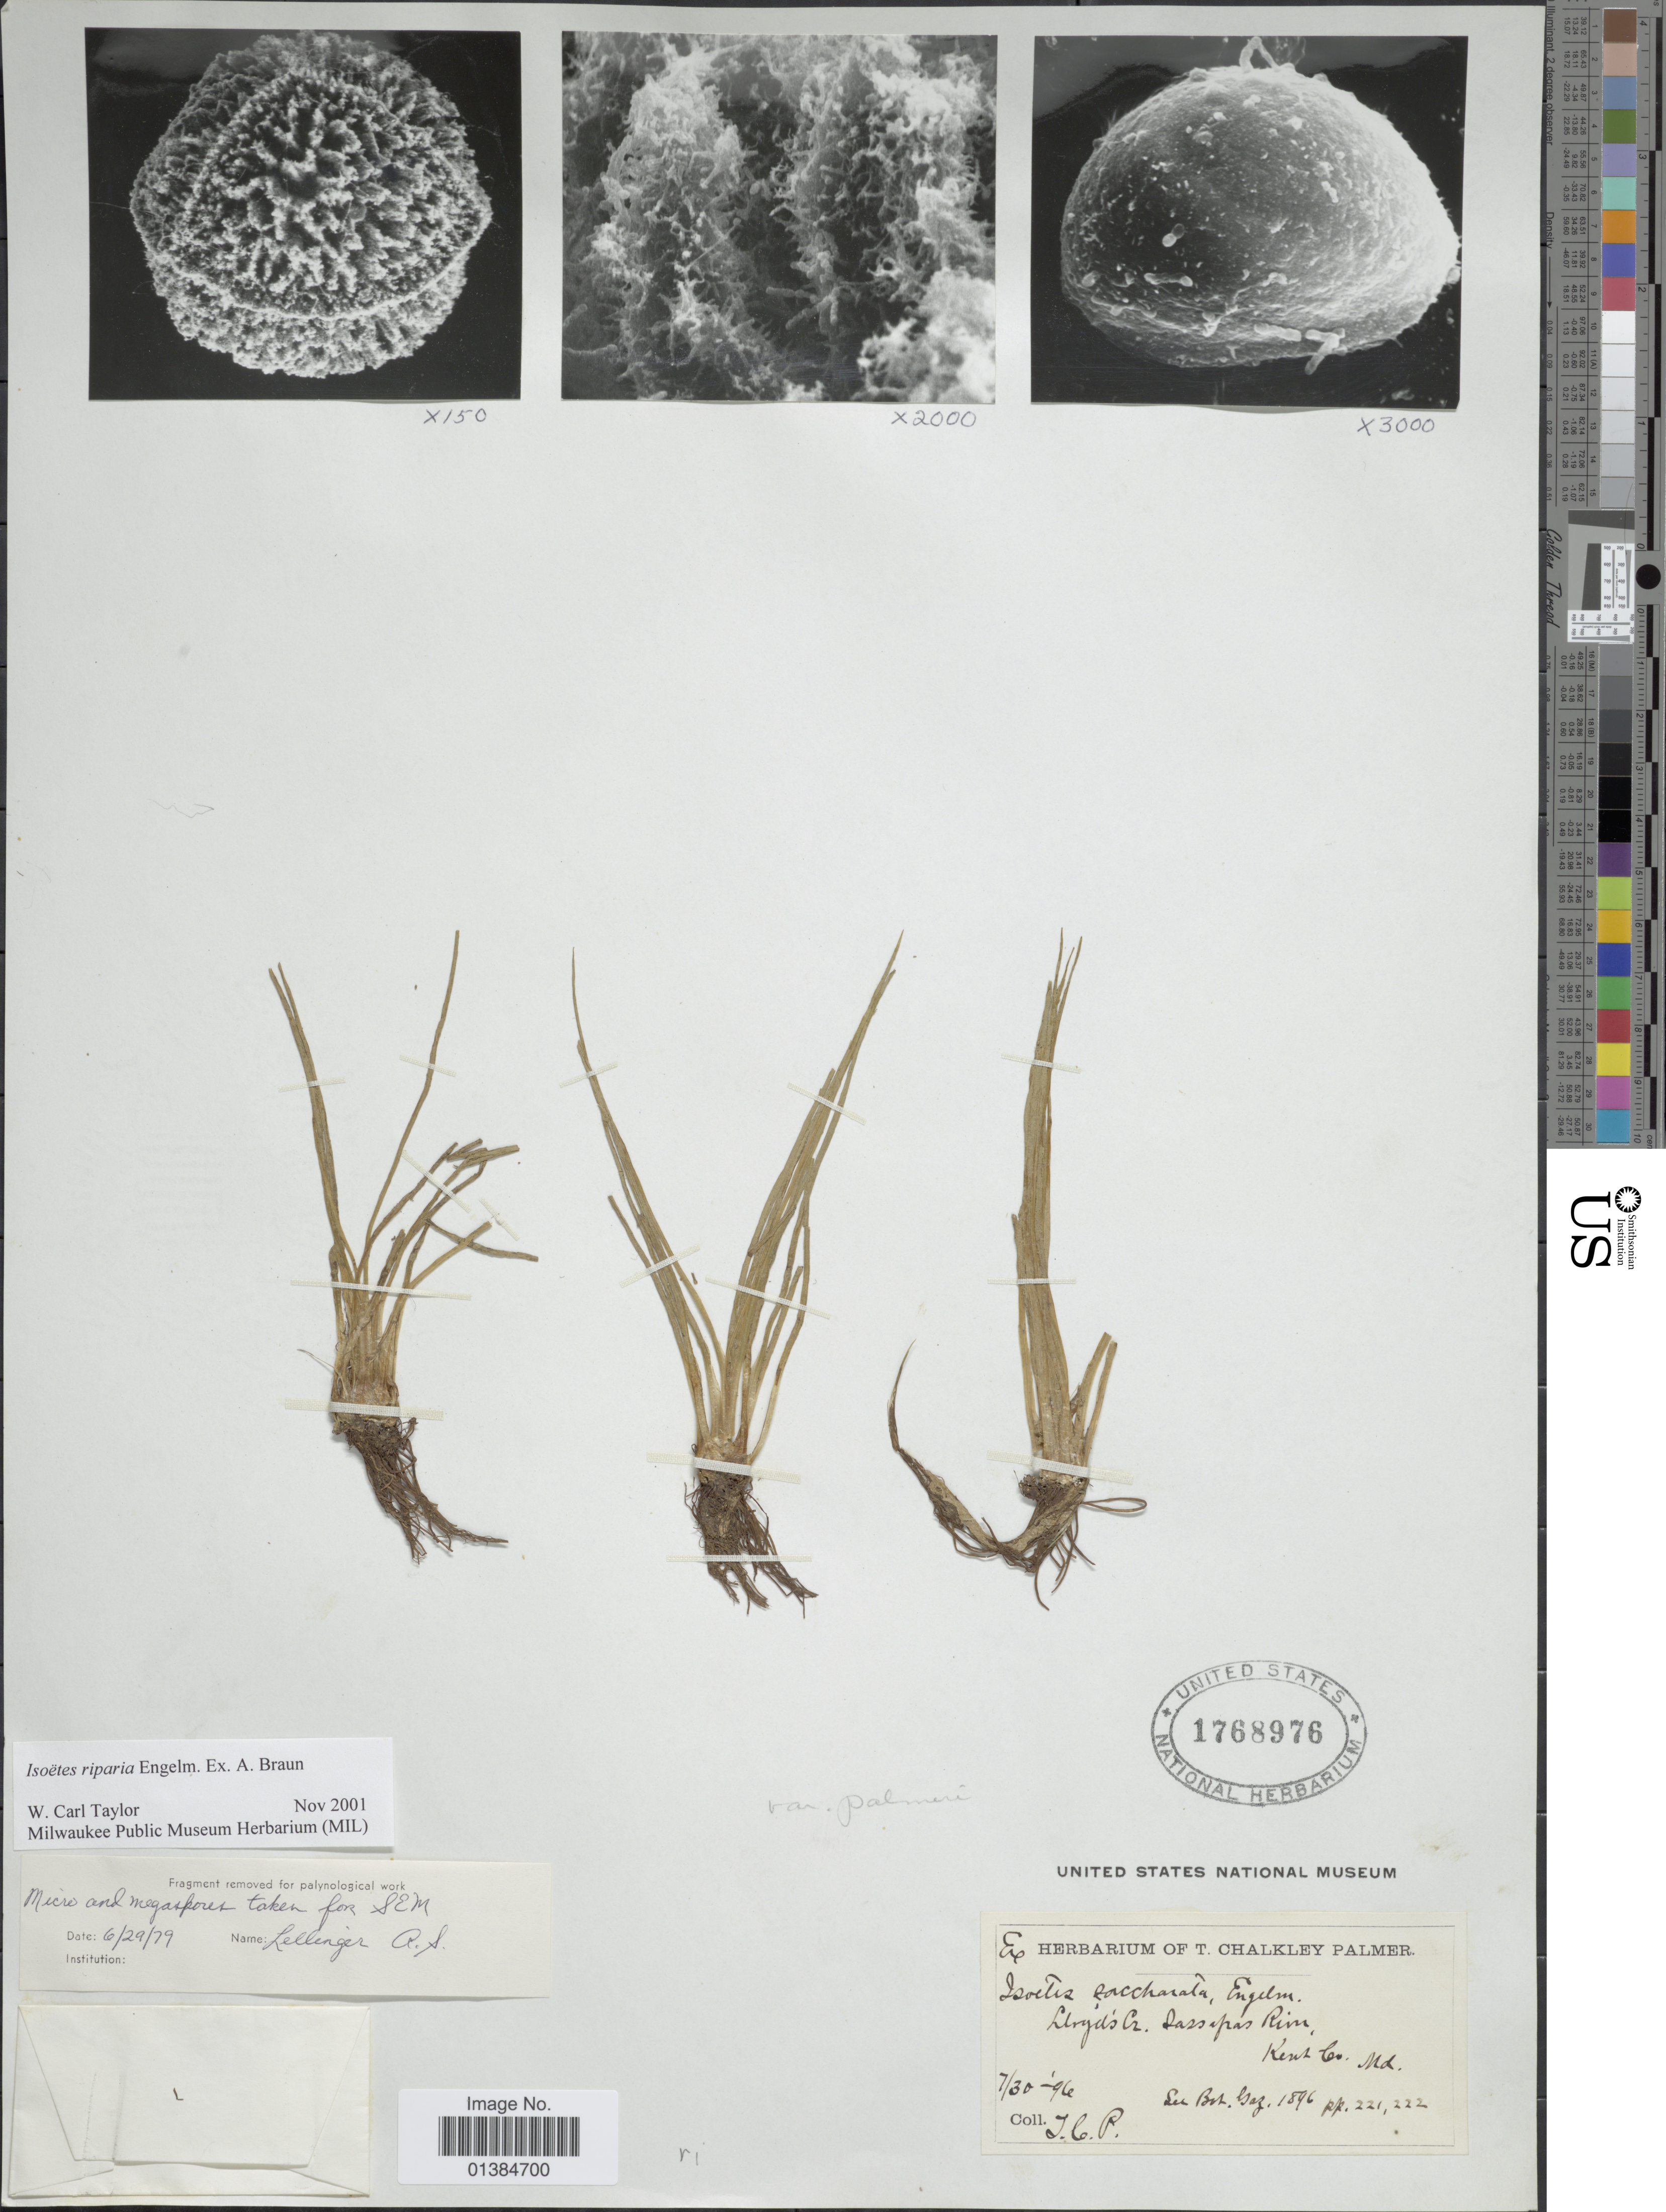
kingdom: Plantae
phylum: Tracheophyta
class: Lycopodiopsida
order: Isoetales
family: Isoetaceae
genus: Isoetes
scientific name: Isoetes riparia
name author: Engelm. ex A. Braun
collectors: T. C. Palmer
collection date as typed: Transcribed d/m/y: 30/7/96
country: United States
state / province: Maryland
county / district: Kent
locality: Lloyd's Cr. Sassafras River, Kent Co.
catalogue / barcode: US 1768976